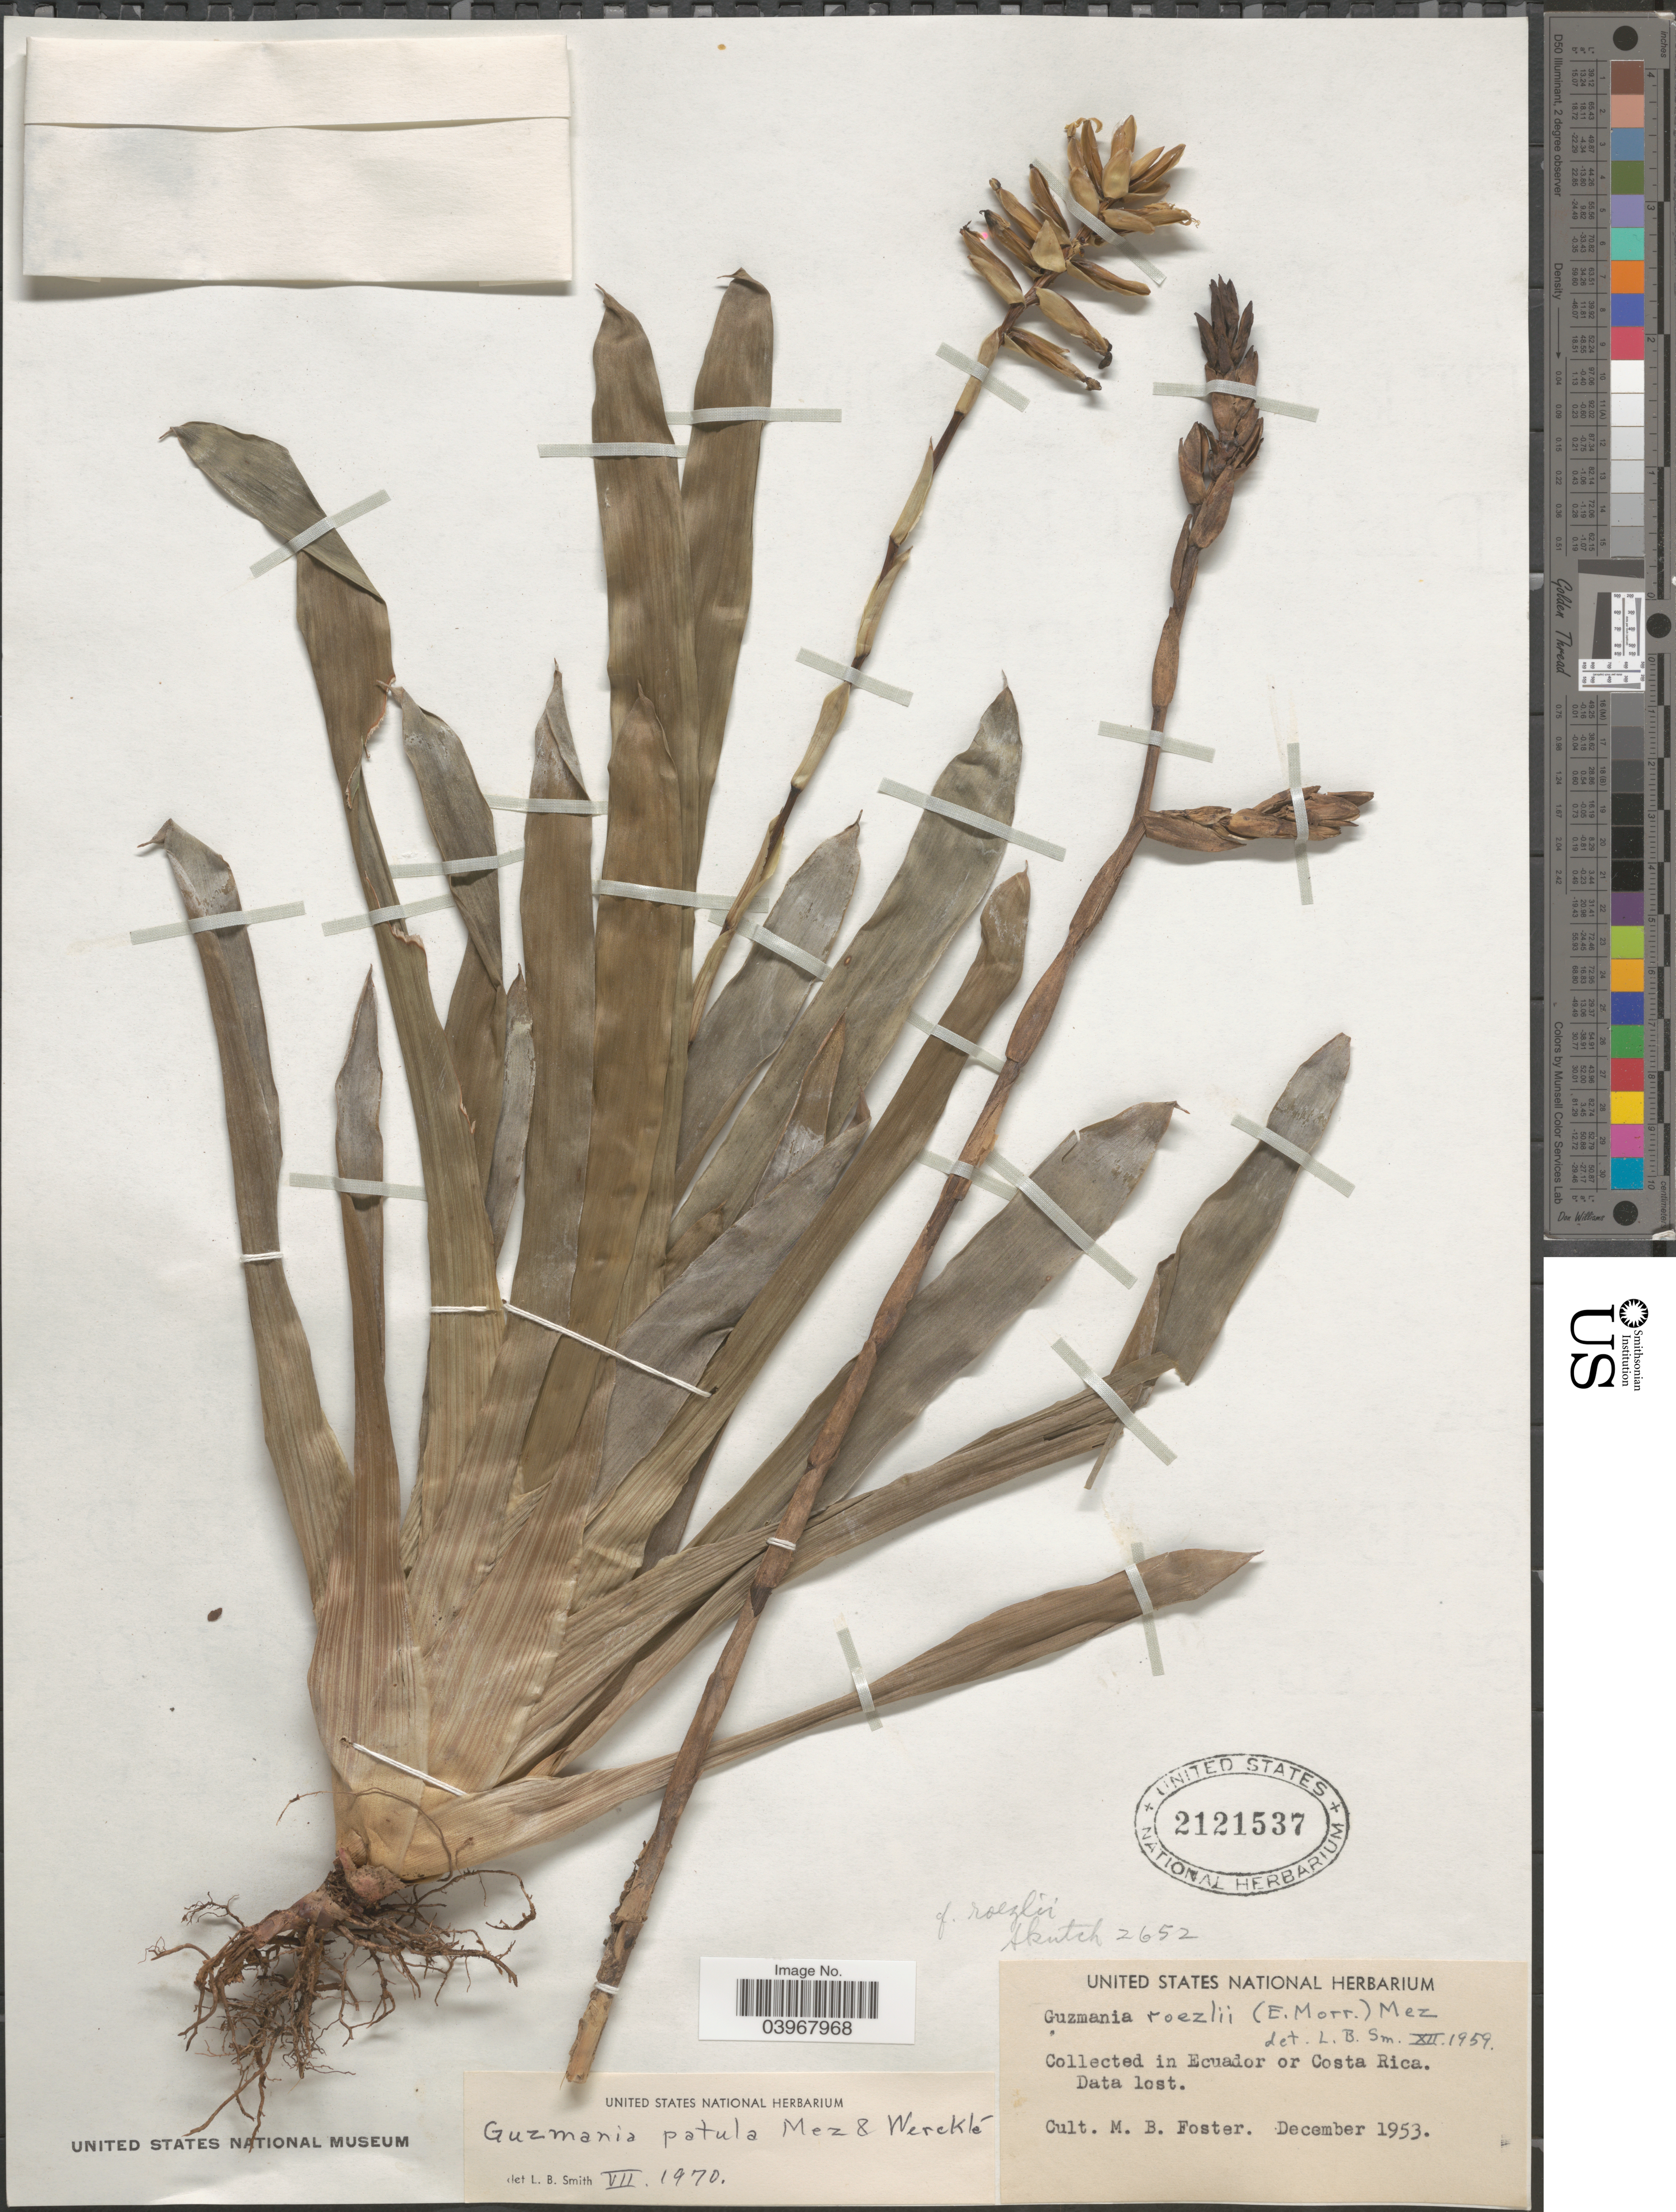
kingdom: Plantae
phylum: Tracheophyta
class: Liliopsida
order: Poales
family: Bromeliaceae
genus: Guzmania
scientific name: Guzmania patula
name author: Mez & Wercklé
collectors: M. B. Foster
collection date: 1953-12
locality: In Ecuador or Costa Rica.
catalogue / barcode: US 2121537